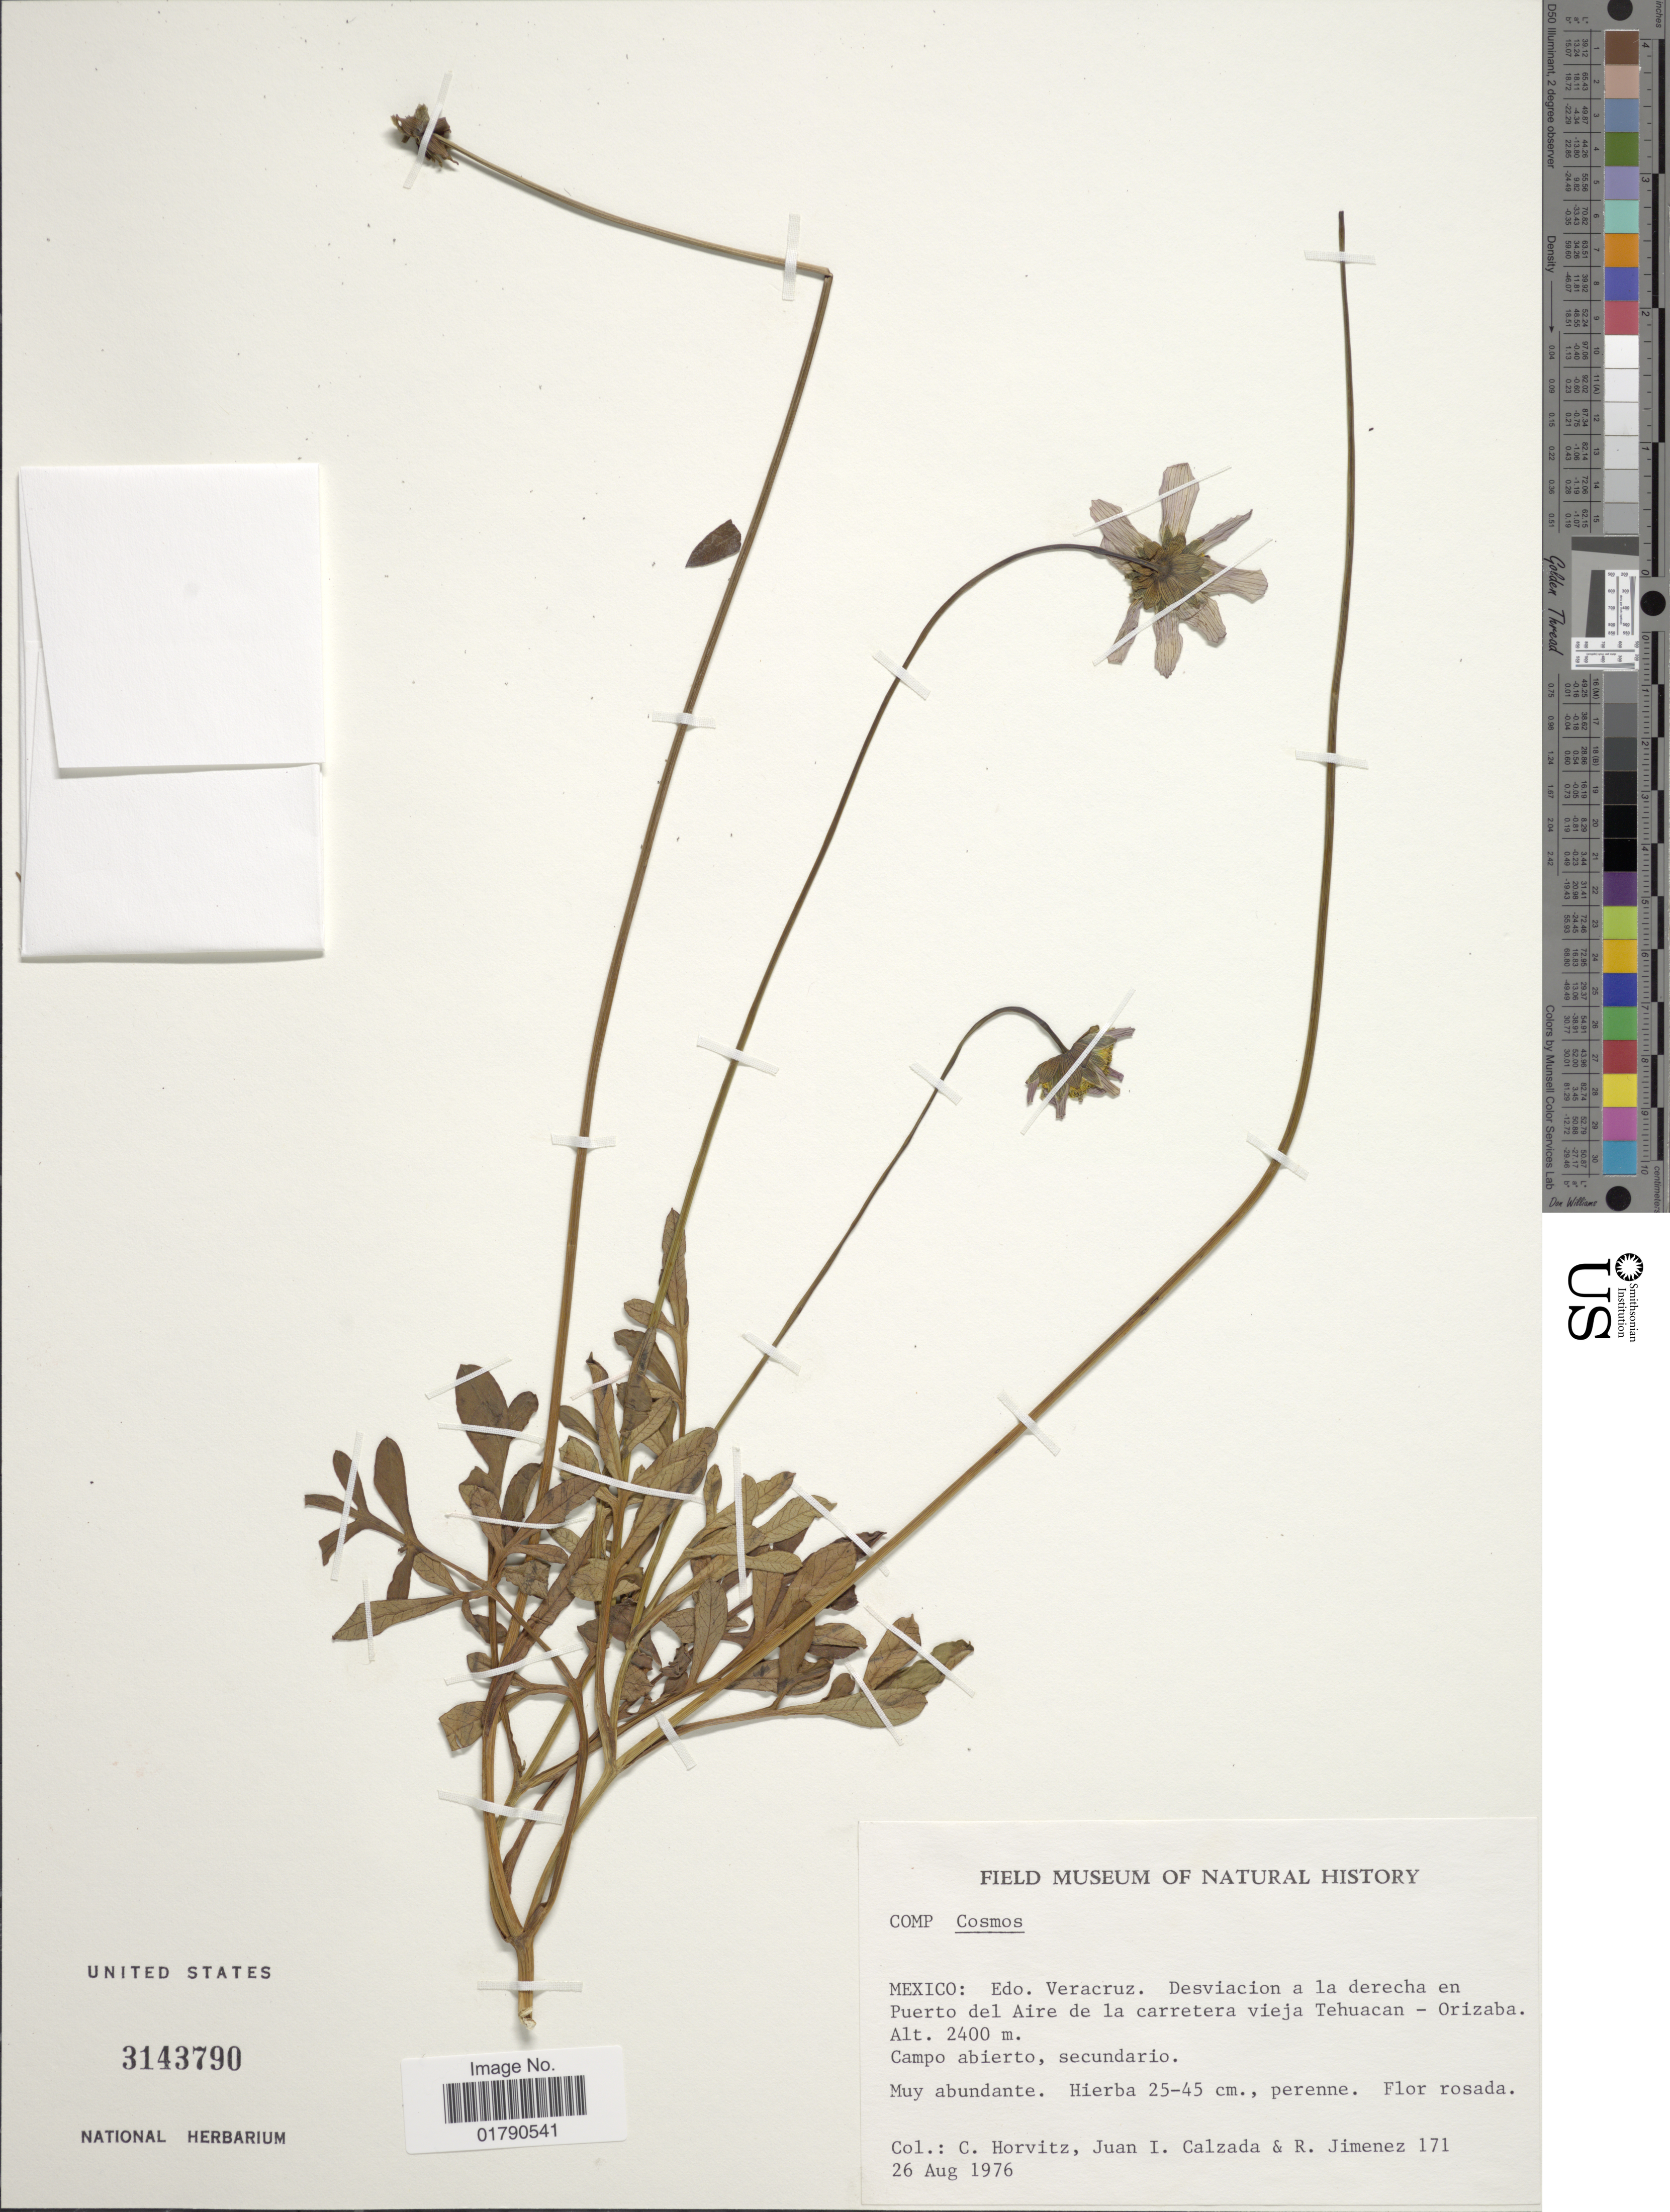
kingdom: Plantae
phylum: Tracheophyta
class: Magnoliopsida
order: Asterales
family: Asteraceae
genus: Cosmos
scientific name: Cosmos sp.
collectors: C. Horvitz, J. I. Calzada & R. Jimenez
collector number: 171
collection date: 1976-08-26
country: Mexico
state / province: Veracruz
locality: Edo. Veracruz, Desviacion a la derecha en Puerto del Aire de la carretera vieja Tehuacan-Orizaba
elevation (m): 2400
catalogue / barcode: US 3143790